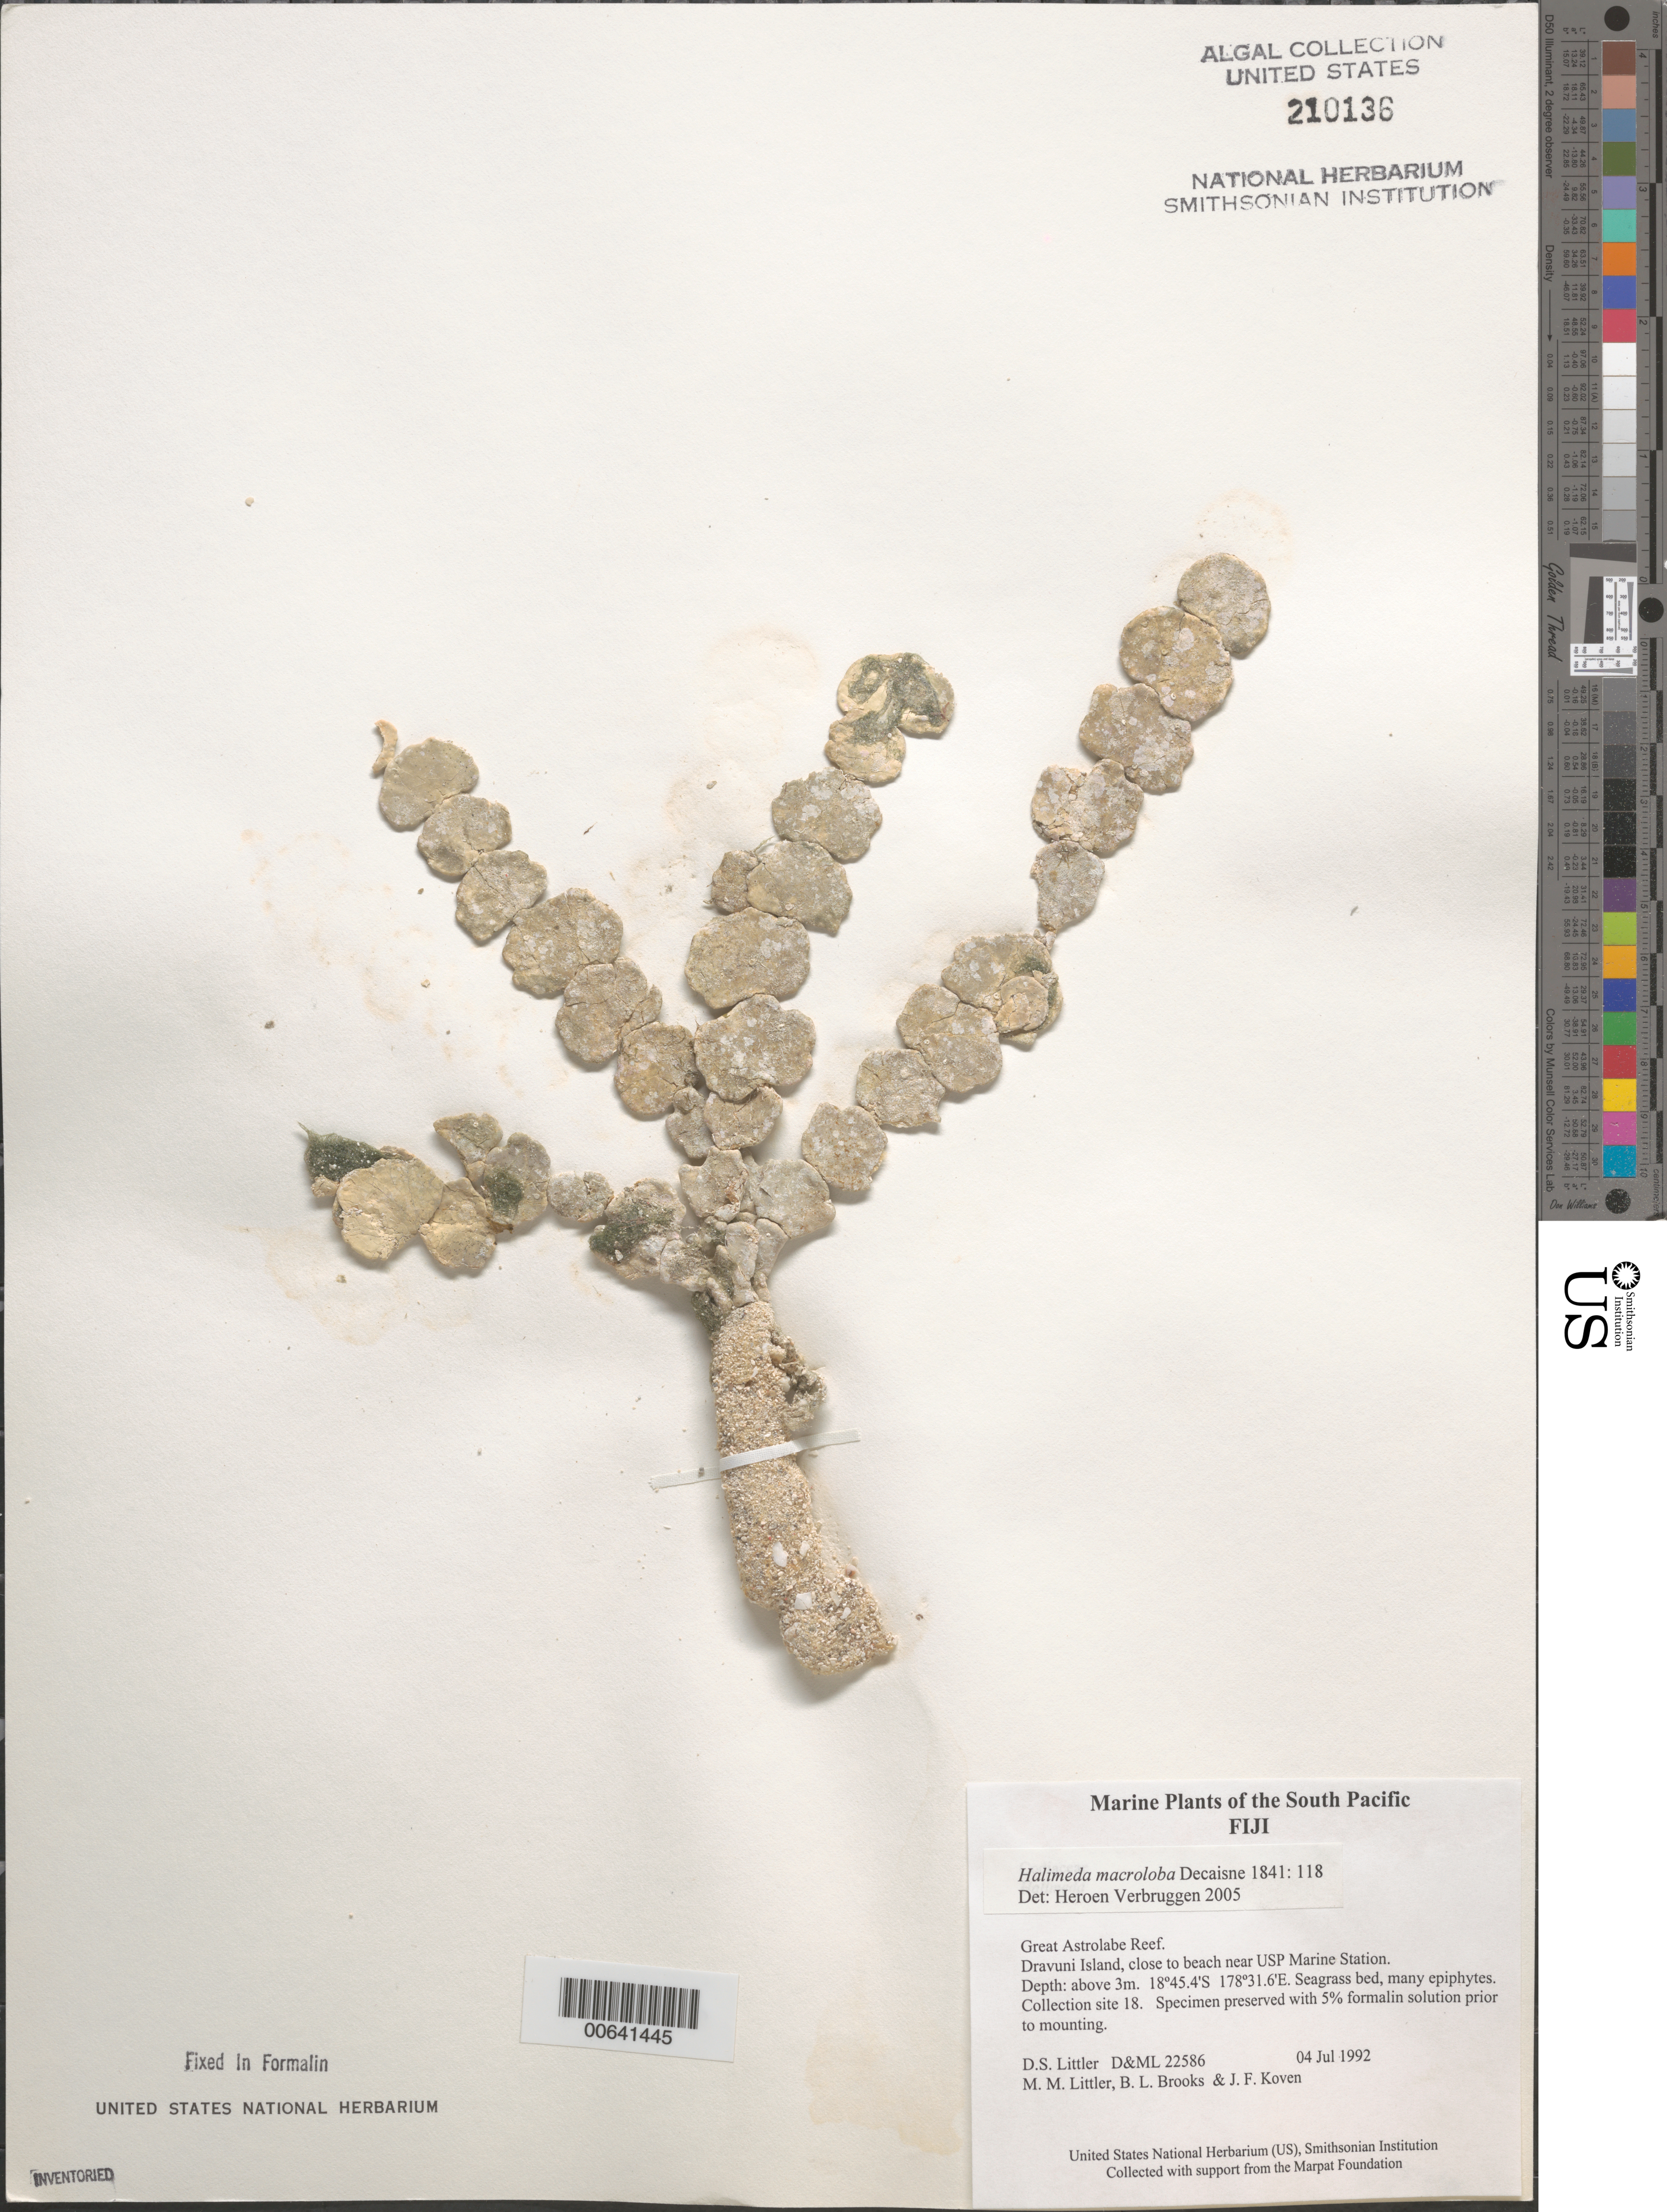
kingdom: Plantae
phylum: Chlorophyta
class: Ulvophyceae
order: Bryopsidales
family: Halimedaceae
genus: Halimeda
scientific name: Halimeda macroloba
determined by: Verbruggen, H.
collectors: D. S. Littler, M. M. Littler, B. Brooks & J. Koven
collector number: D&ML 22586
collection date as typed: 04 Jul 1992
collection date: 1992-07-04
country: Fiji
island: Dravuni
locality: Great Astrolabe Reef, close to beach near USP Marine Station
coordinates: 18 45.4'S, 178 31.6'E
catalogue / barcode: US 210136